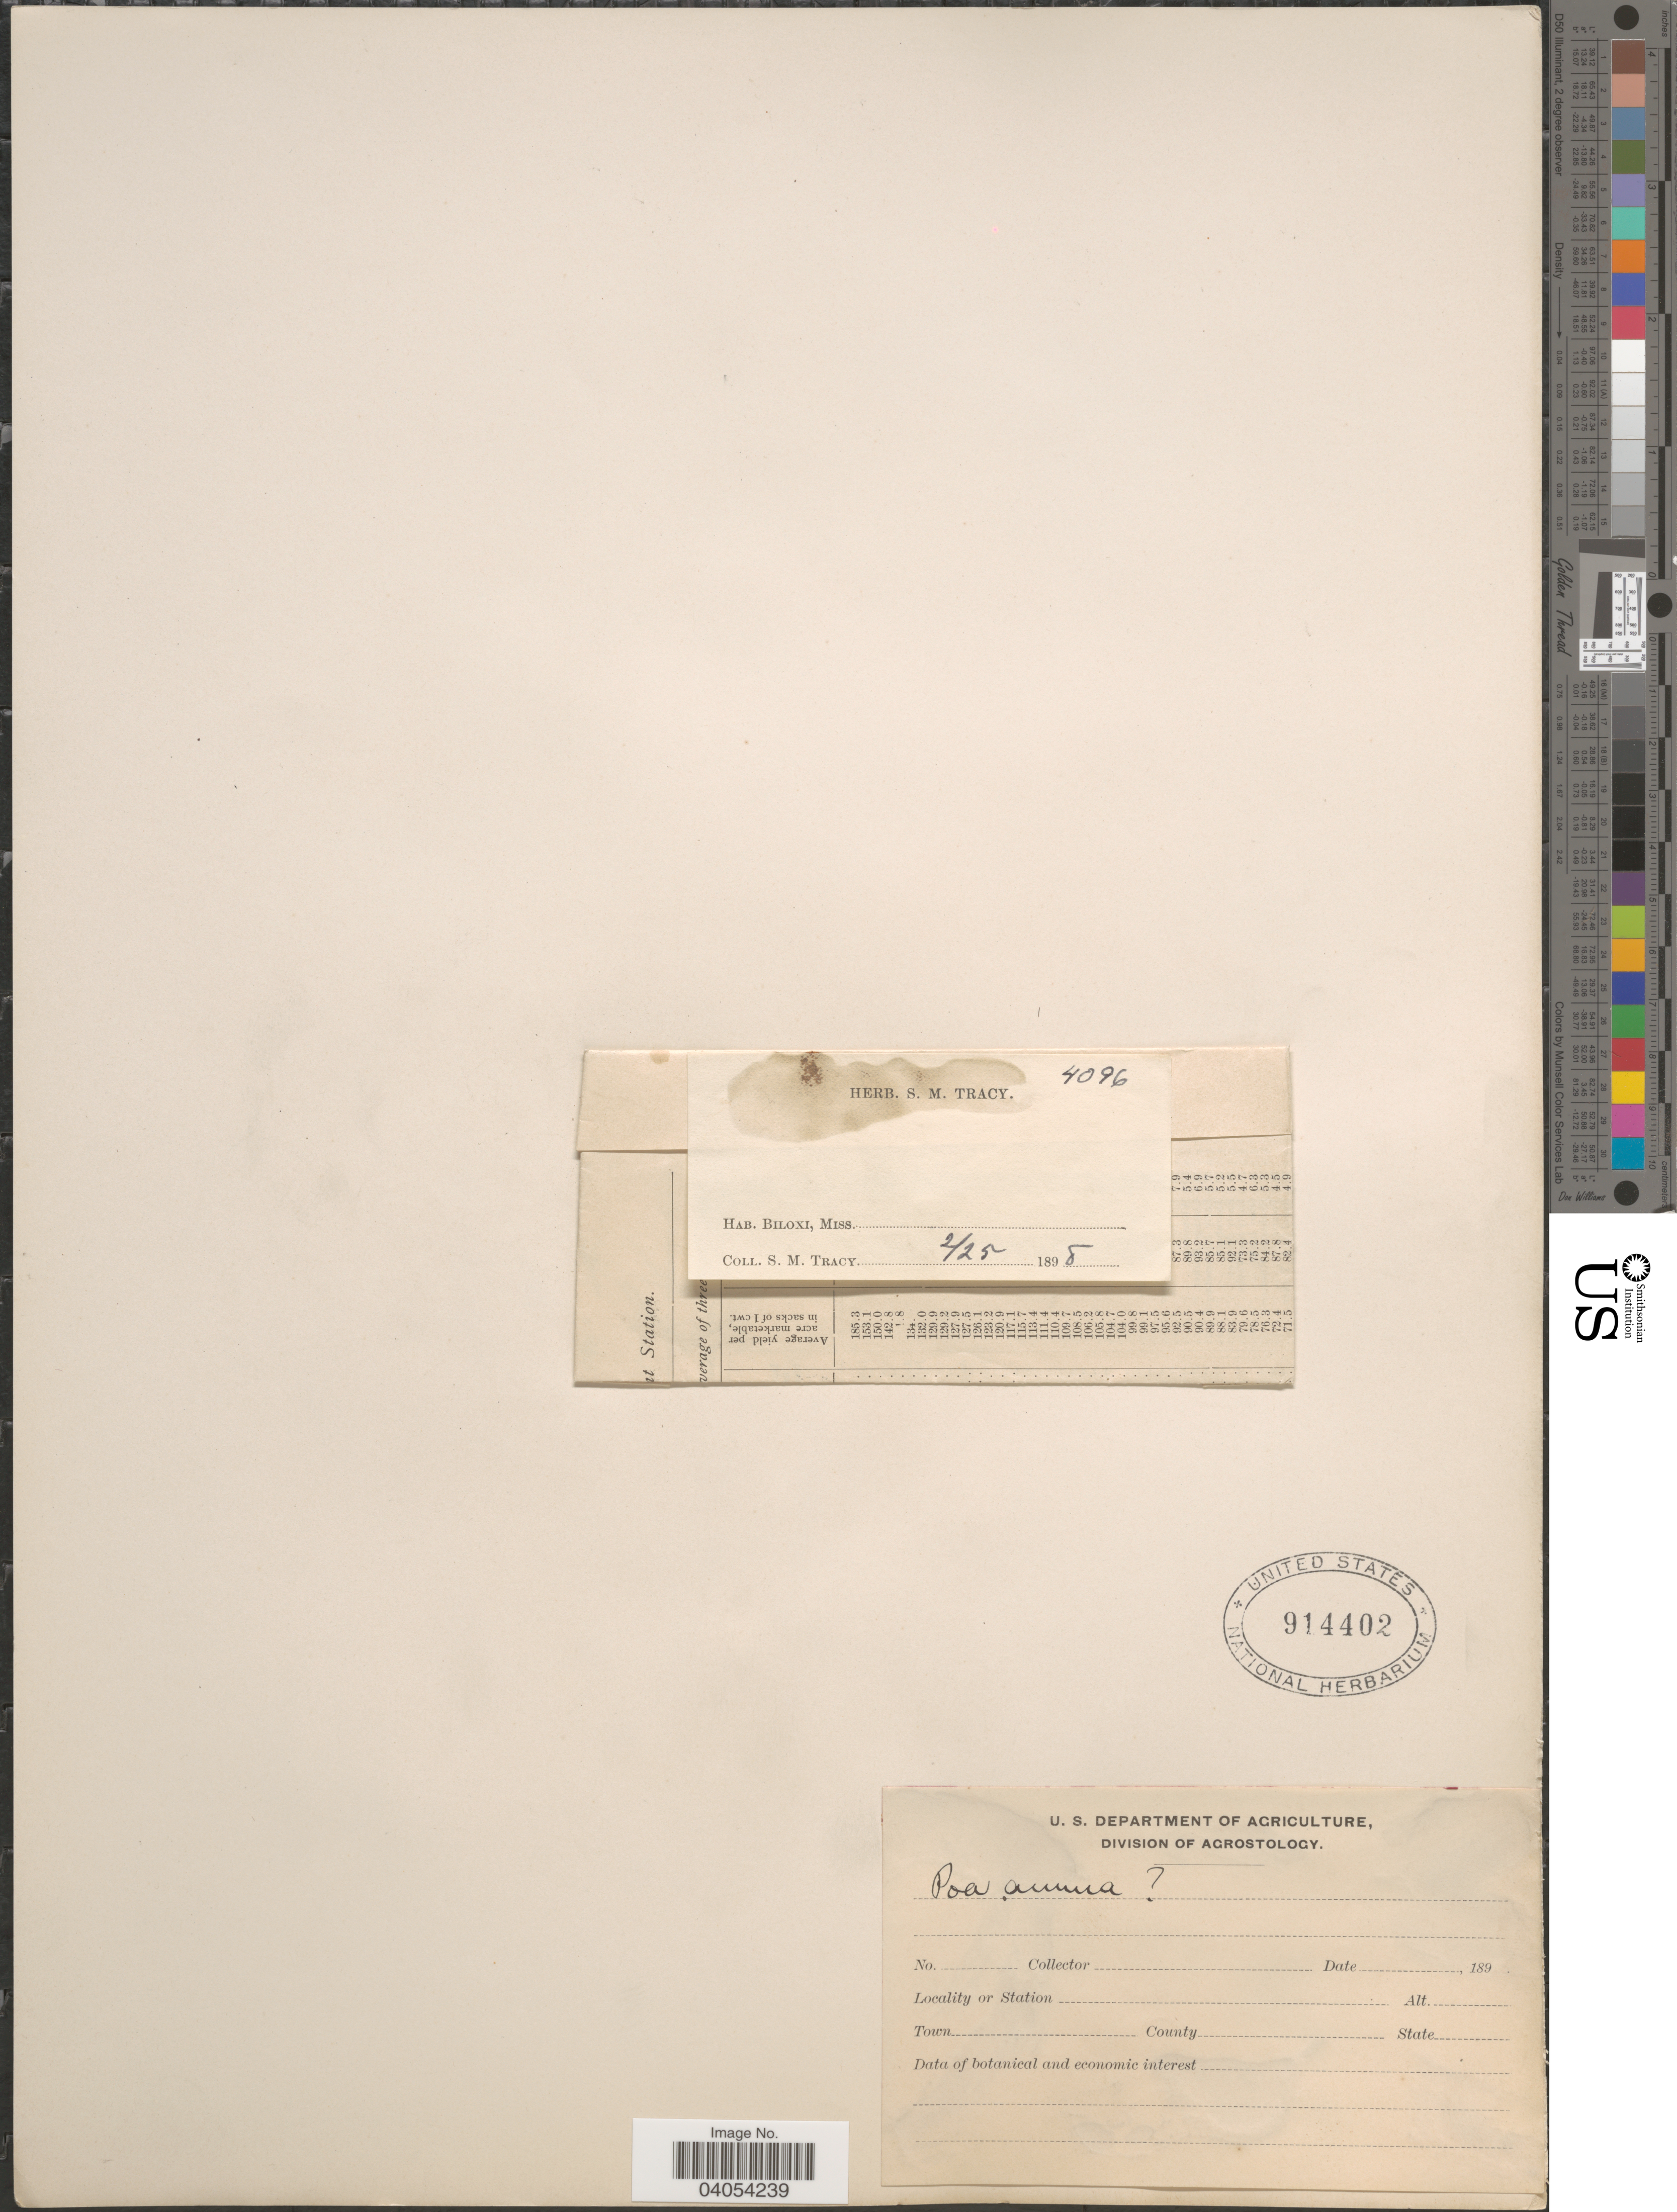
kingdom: Plantae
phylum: Tracheophyta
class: Liliopsida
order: Poales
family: Poaceae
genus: Poa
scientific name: Poa annua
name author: L.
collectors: S. M. Tracy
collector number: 4096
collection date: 1898-02-25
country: United States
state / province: Mississippi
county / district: Harrison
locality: Biloxi.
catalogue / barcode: US 914402